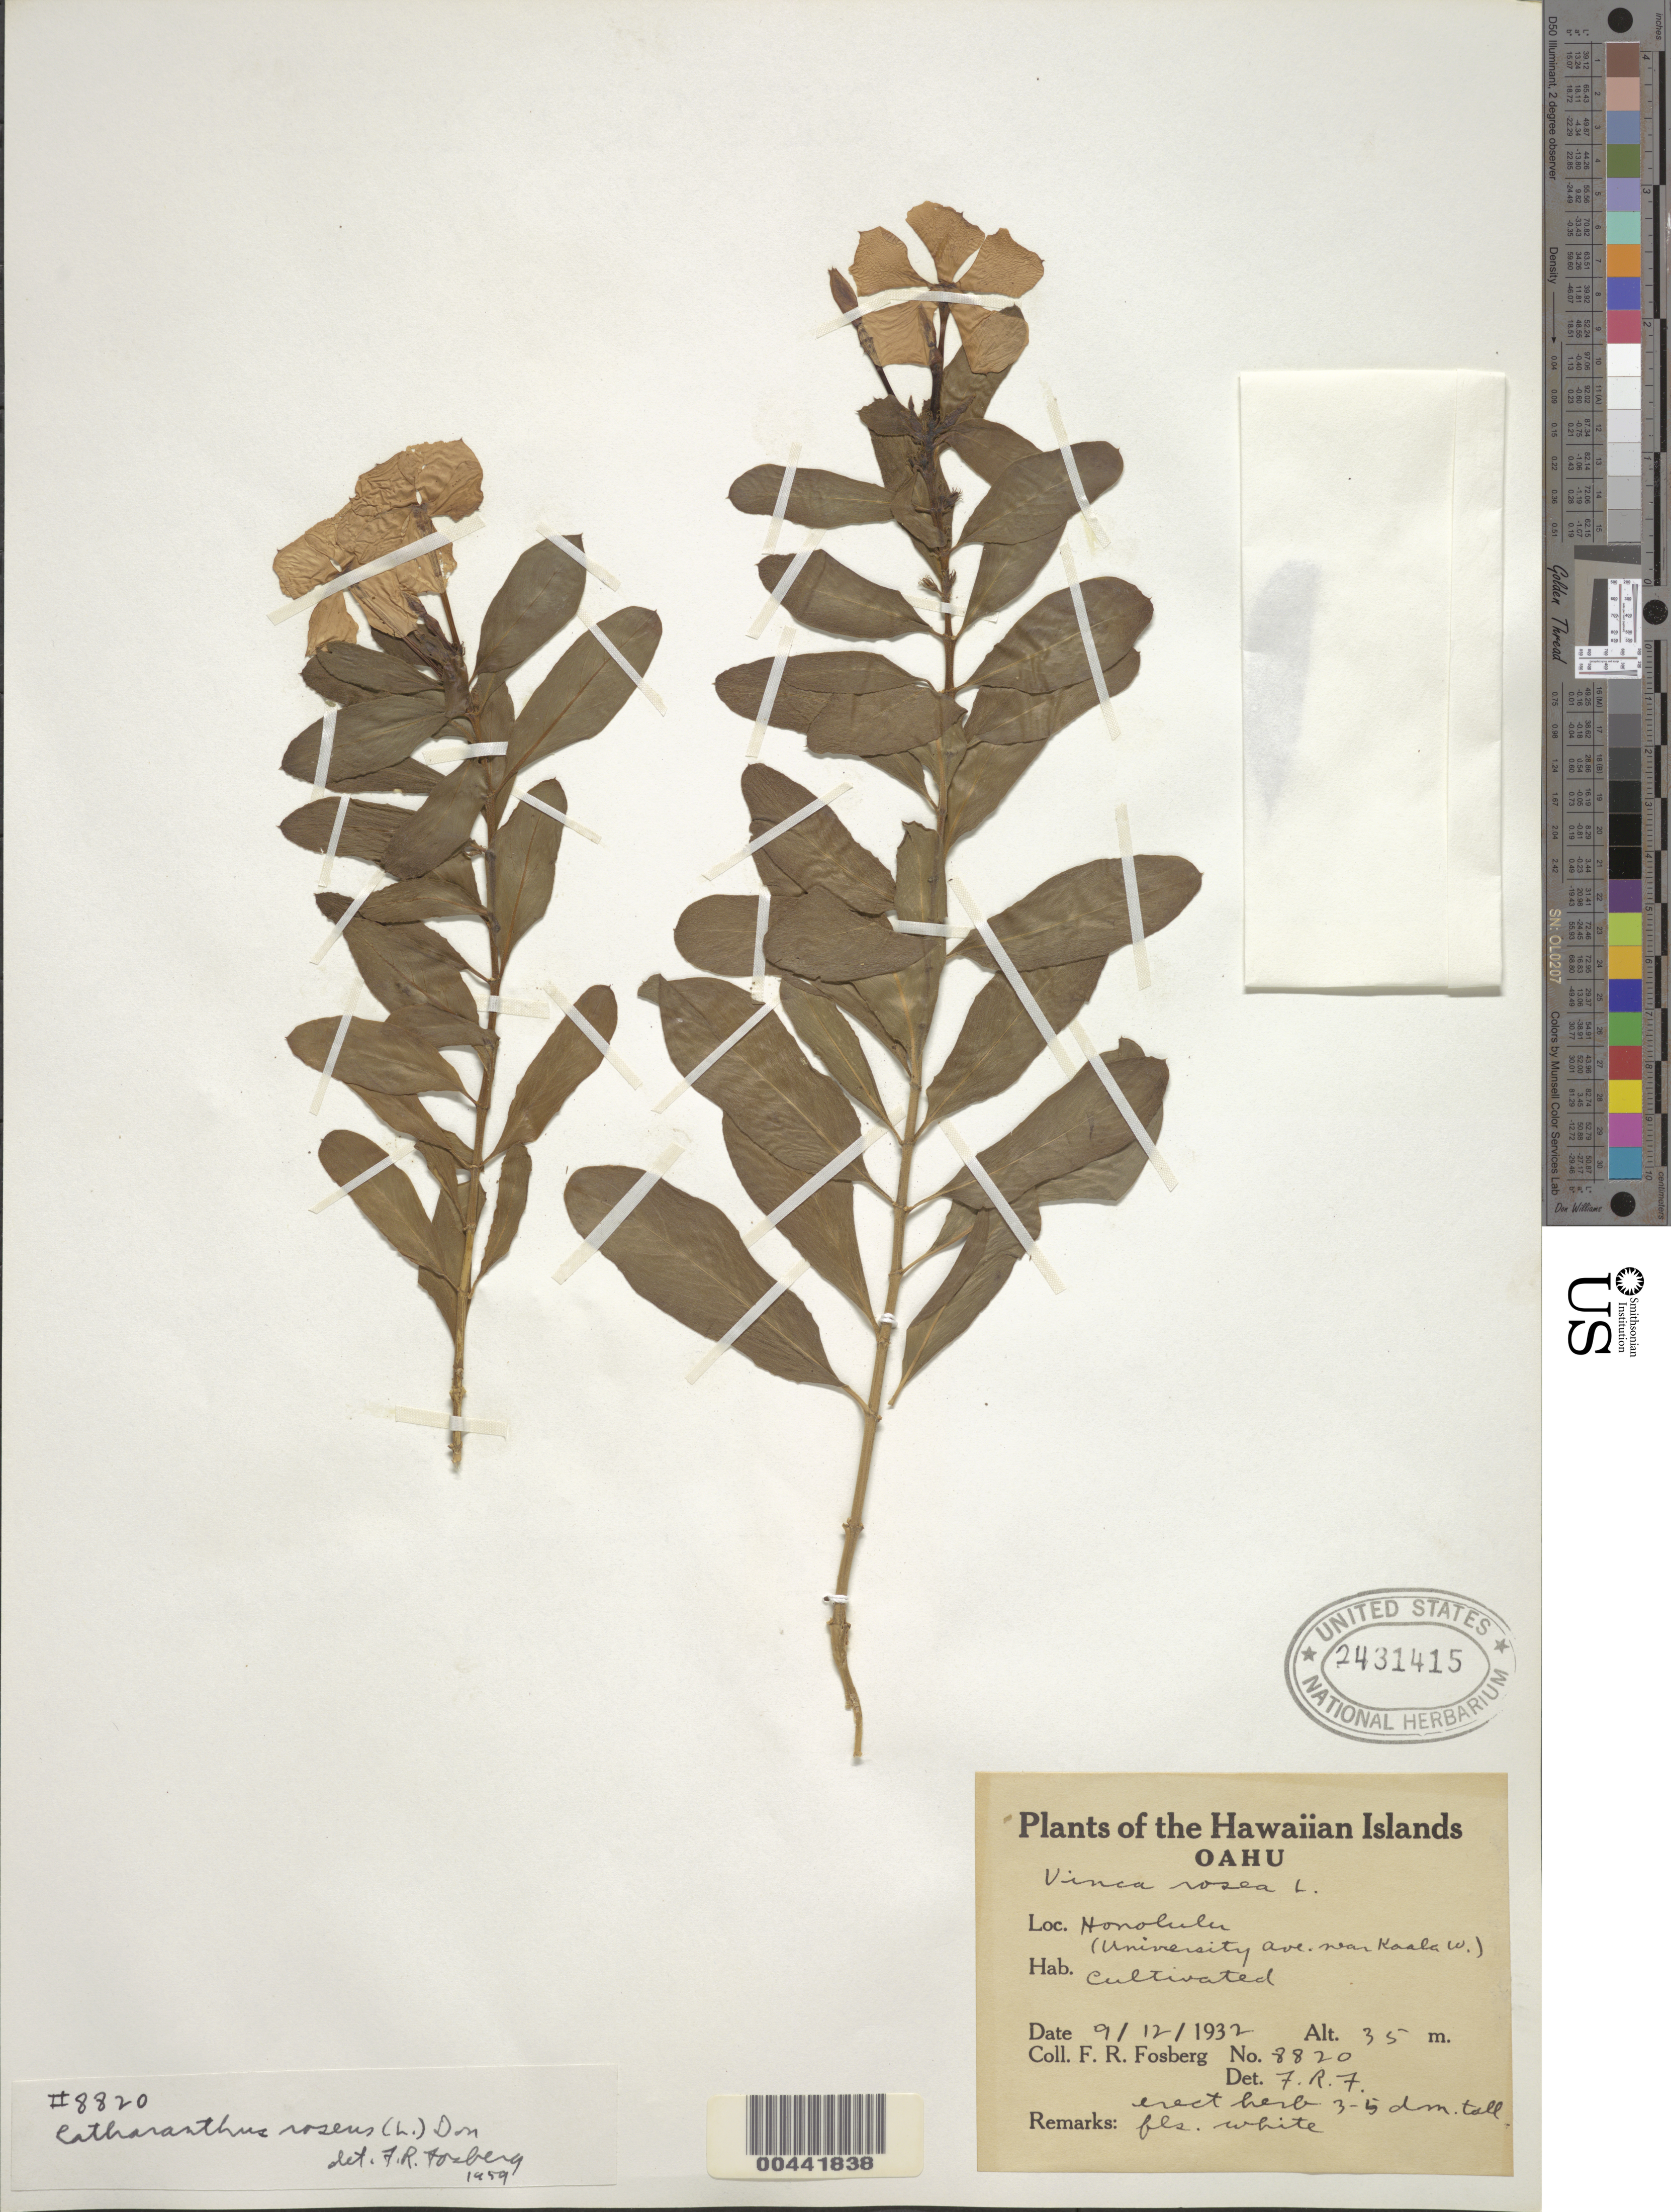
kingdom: Plantae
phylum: Tracheophyta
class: Magnoliopsida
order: Gentianales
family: Apocynaceae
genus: Catharanthus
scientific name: Catharanthus roseus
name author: (L.) G. Don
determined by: Fosberg, F. R.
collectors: F. R. Fosberg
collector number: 8820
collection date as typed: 12 Sep 1932 or 9 Dec 1932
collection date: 1932-09-12 or 1932-12-09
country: United States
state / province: Hawaii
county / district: Honolulu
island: Oahu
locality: Honolulu (University Ave. near Kaala W.)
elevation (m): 35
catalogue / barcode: US 2431415